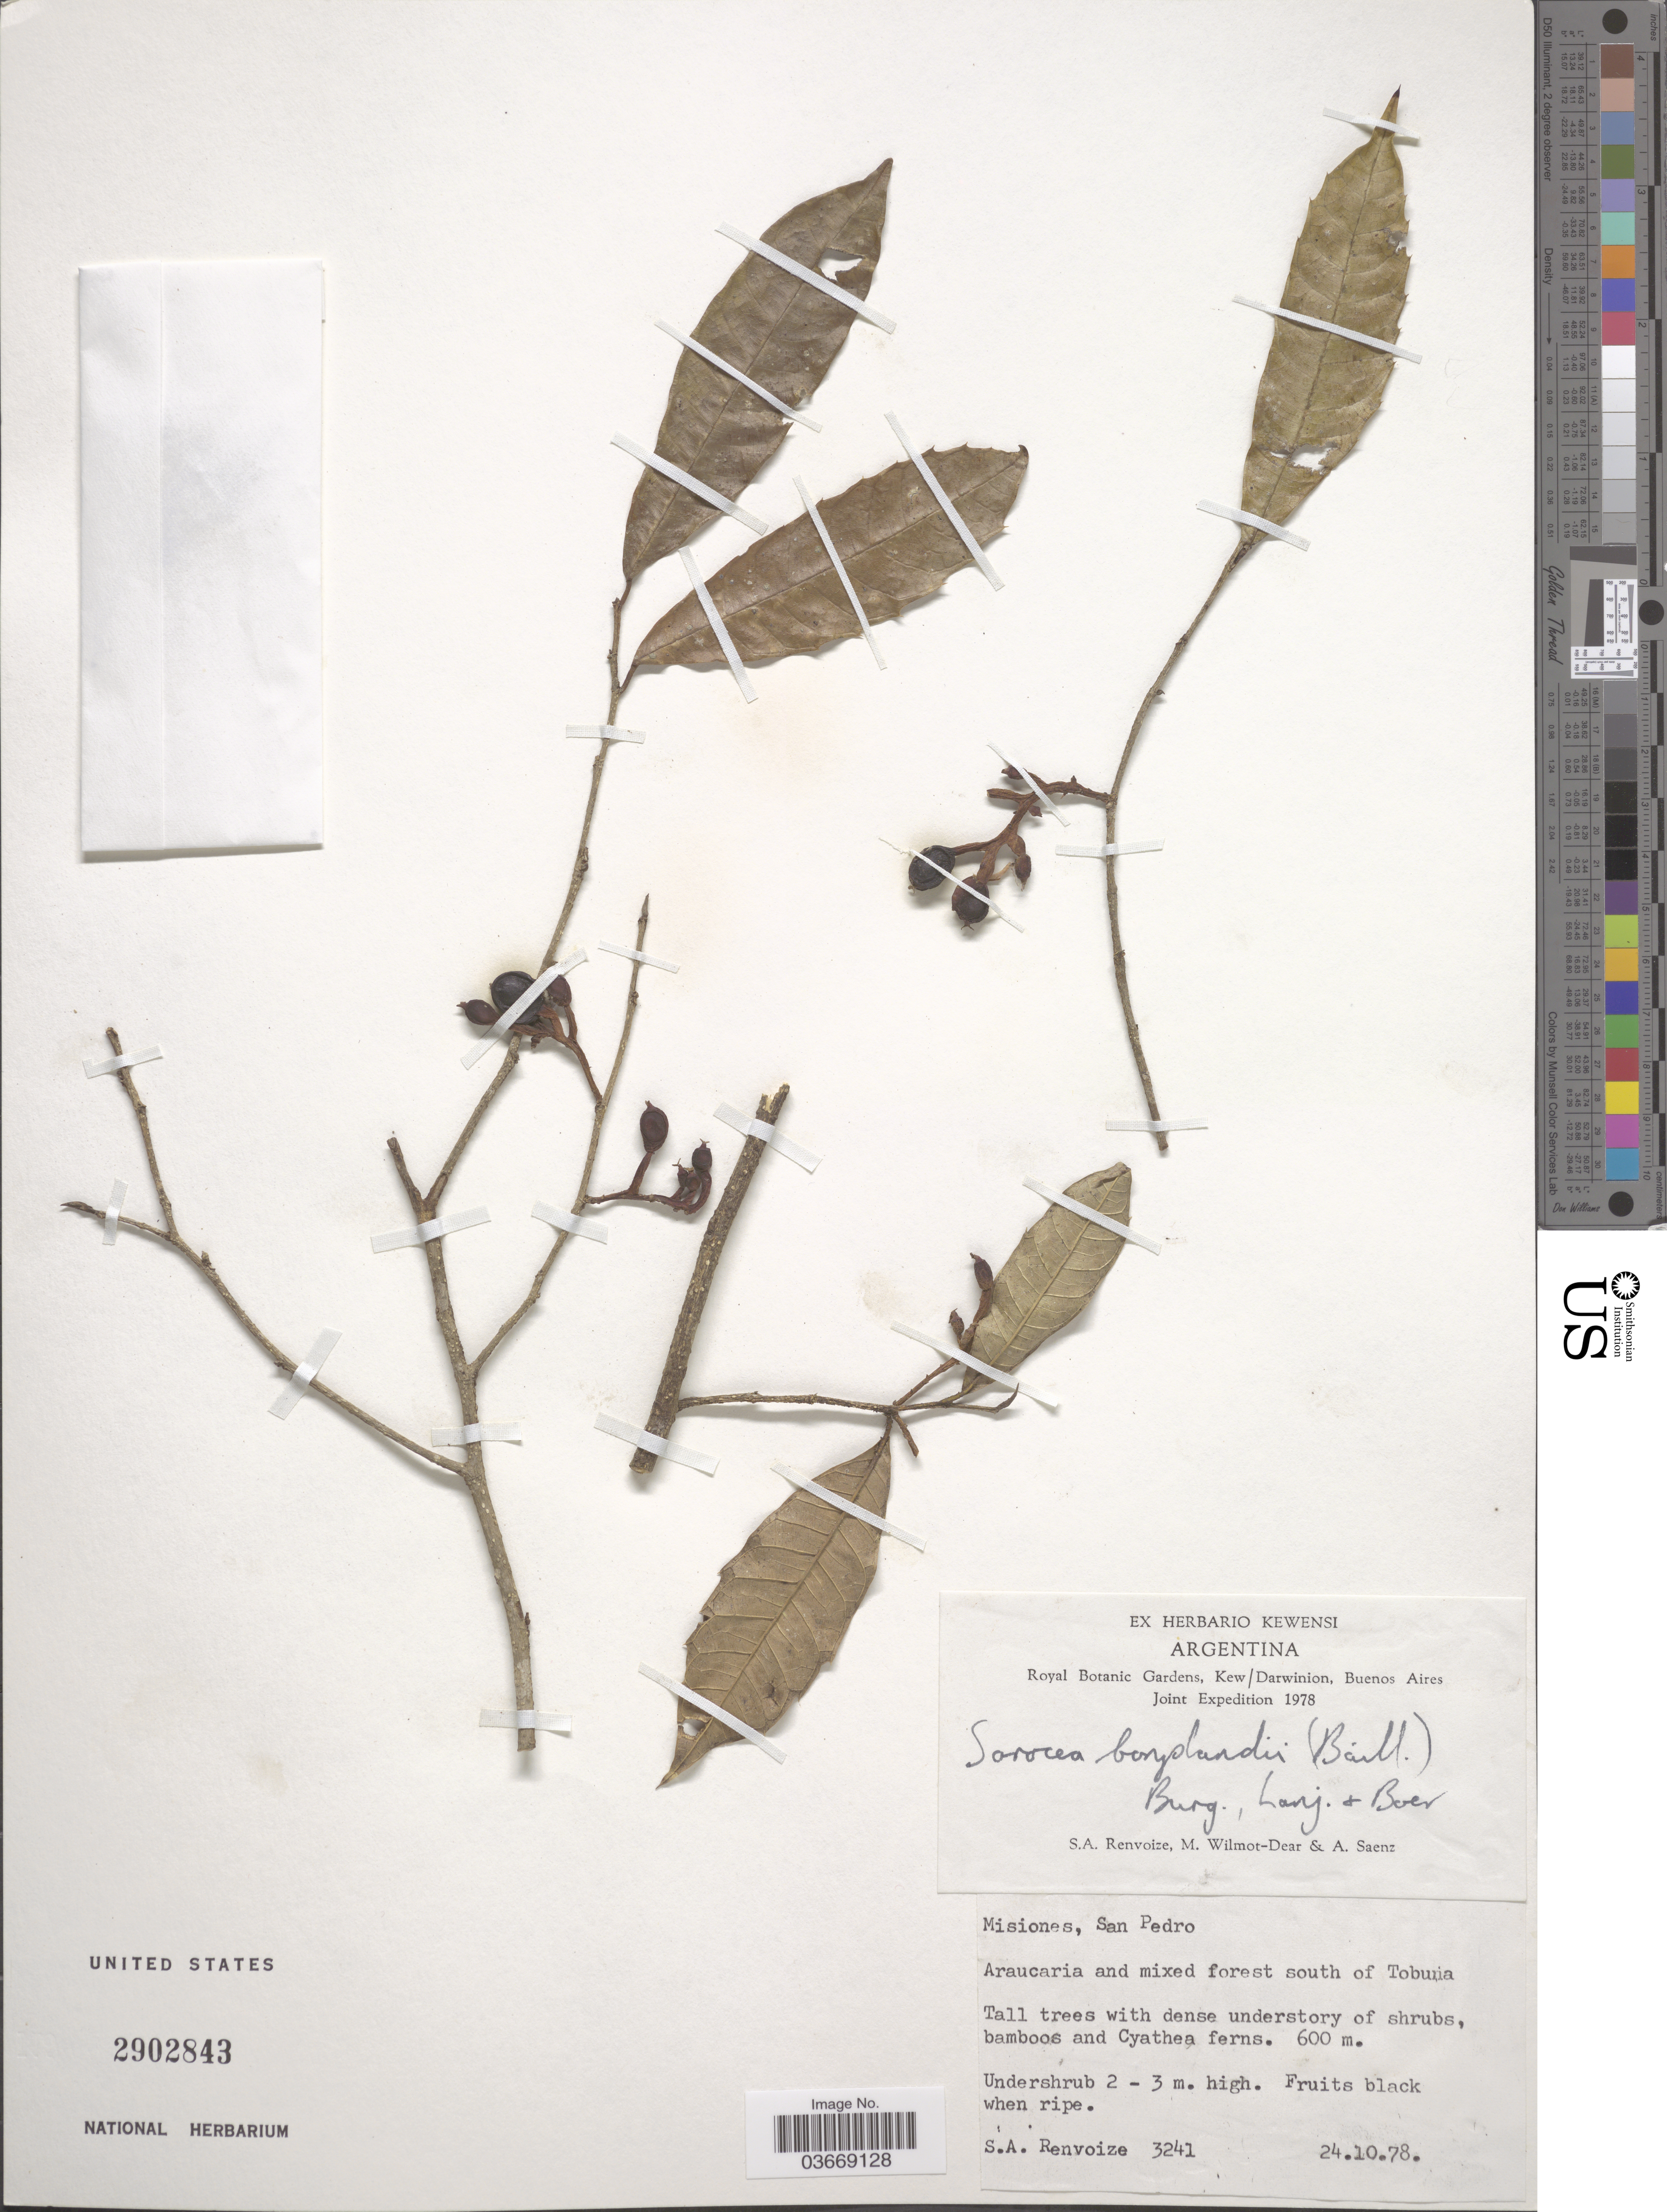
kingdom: Plantae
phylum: Tracheophyta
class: Magnoliopsida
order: Rosales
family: Moraceae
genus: Sorocea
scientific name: Sorocea ilicifolia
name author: Miq.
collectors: S. A. Renvoize, M. Wilmot-Dear & A. Saenz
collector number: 3241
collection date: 1978-10-24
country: Argentina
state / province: Misiones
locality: San Pedro. Araucaria and mixed forest south of Tobuna.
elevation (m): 600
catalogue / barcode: US 2902843